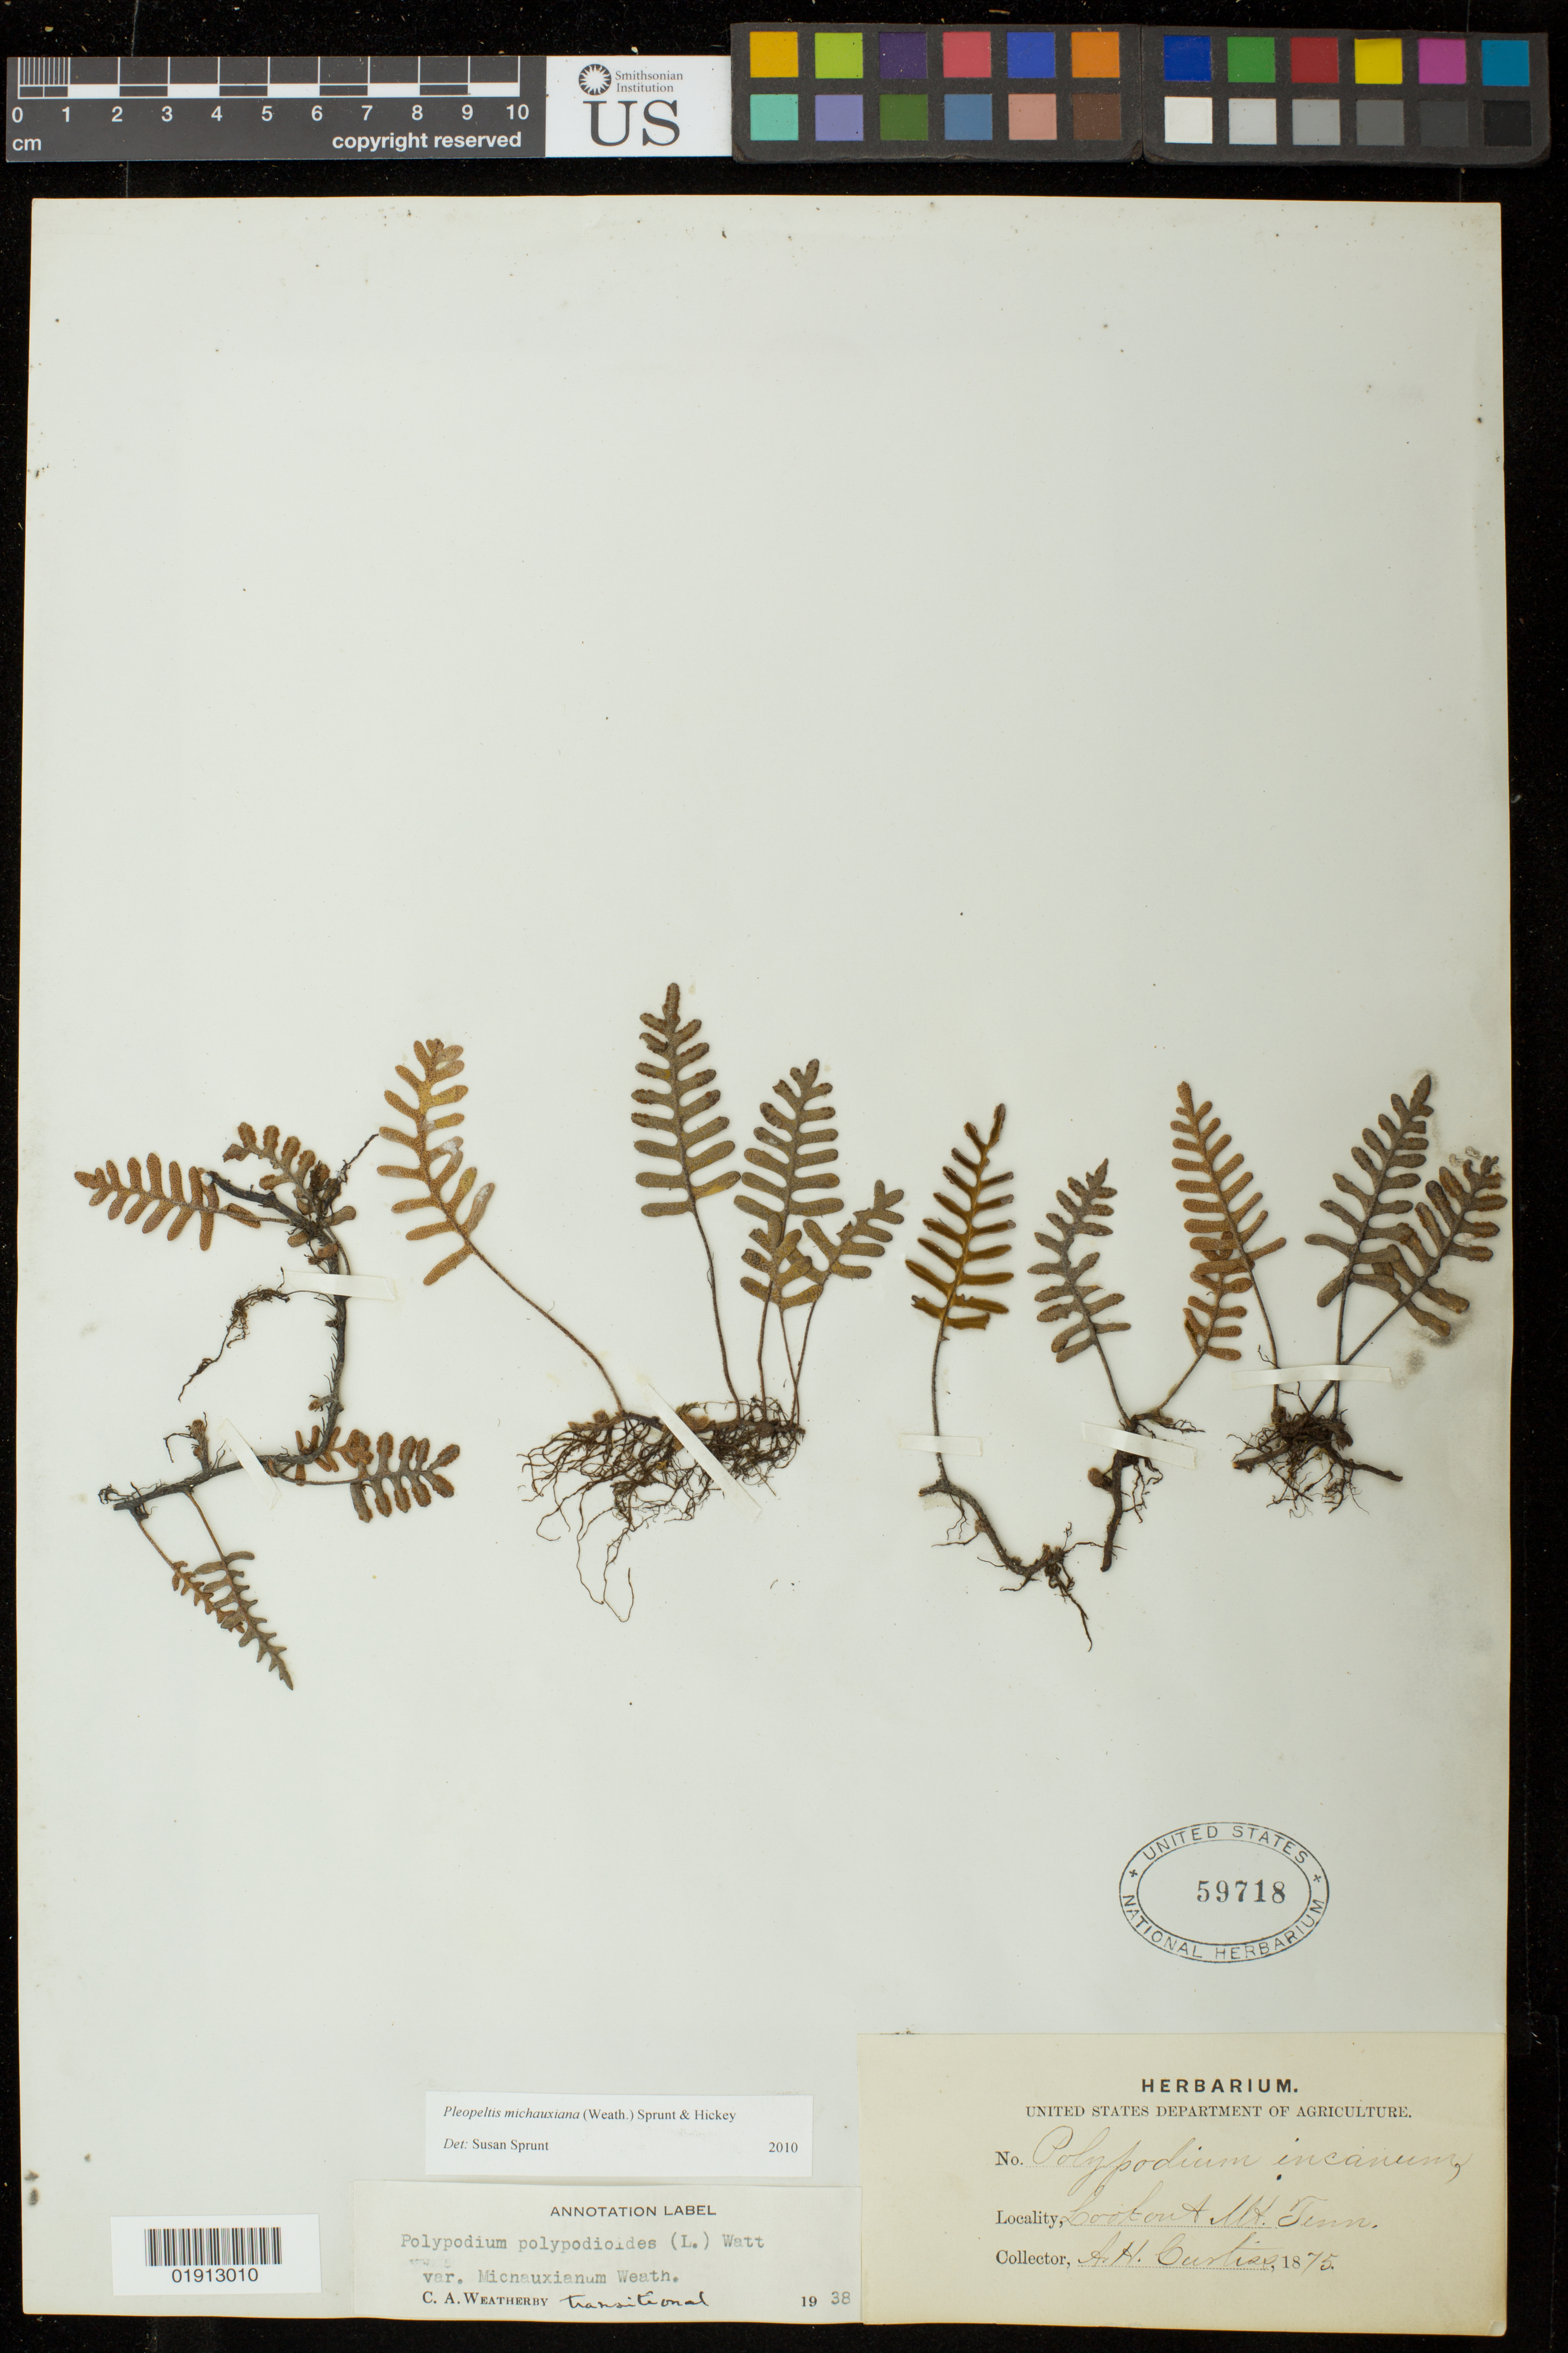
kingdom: Plantae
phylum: Tracheophyta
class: Polypodiopsida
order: Polypodiales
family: Polypodiaceae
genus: Pleopeltis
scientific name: Pleopeltis michauxiana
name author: (Weath.) Hickey & Sprunt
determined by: Sprunt, S. V.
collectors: A. H. Curtiss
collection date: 1875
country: United States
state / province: Tennessee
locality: Lookout Mt.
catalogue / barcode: US 59718